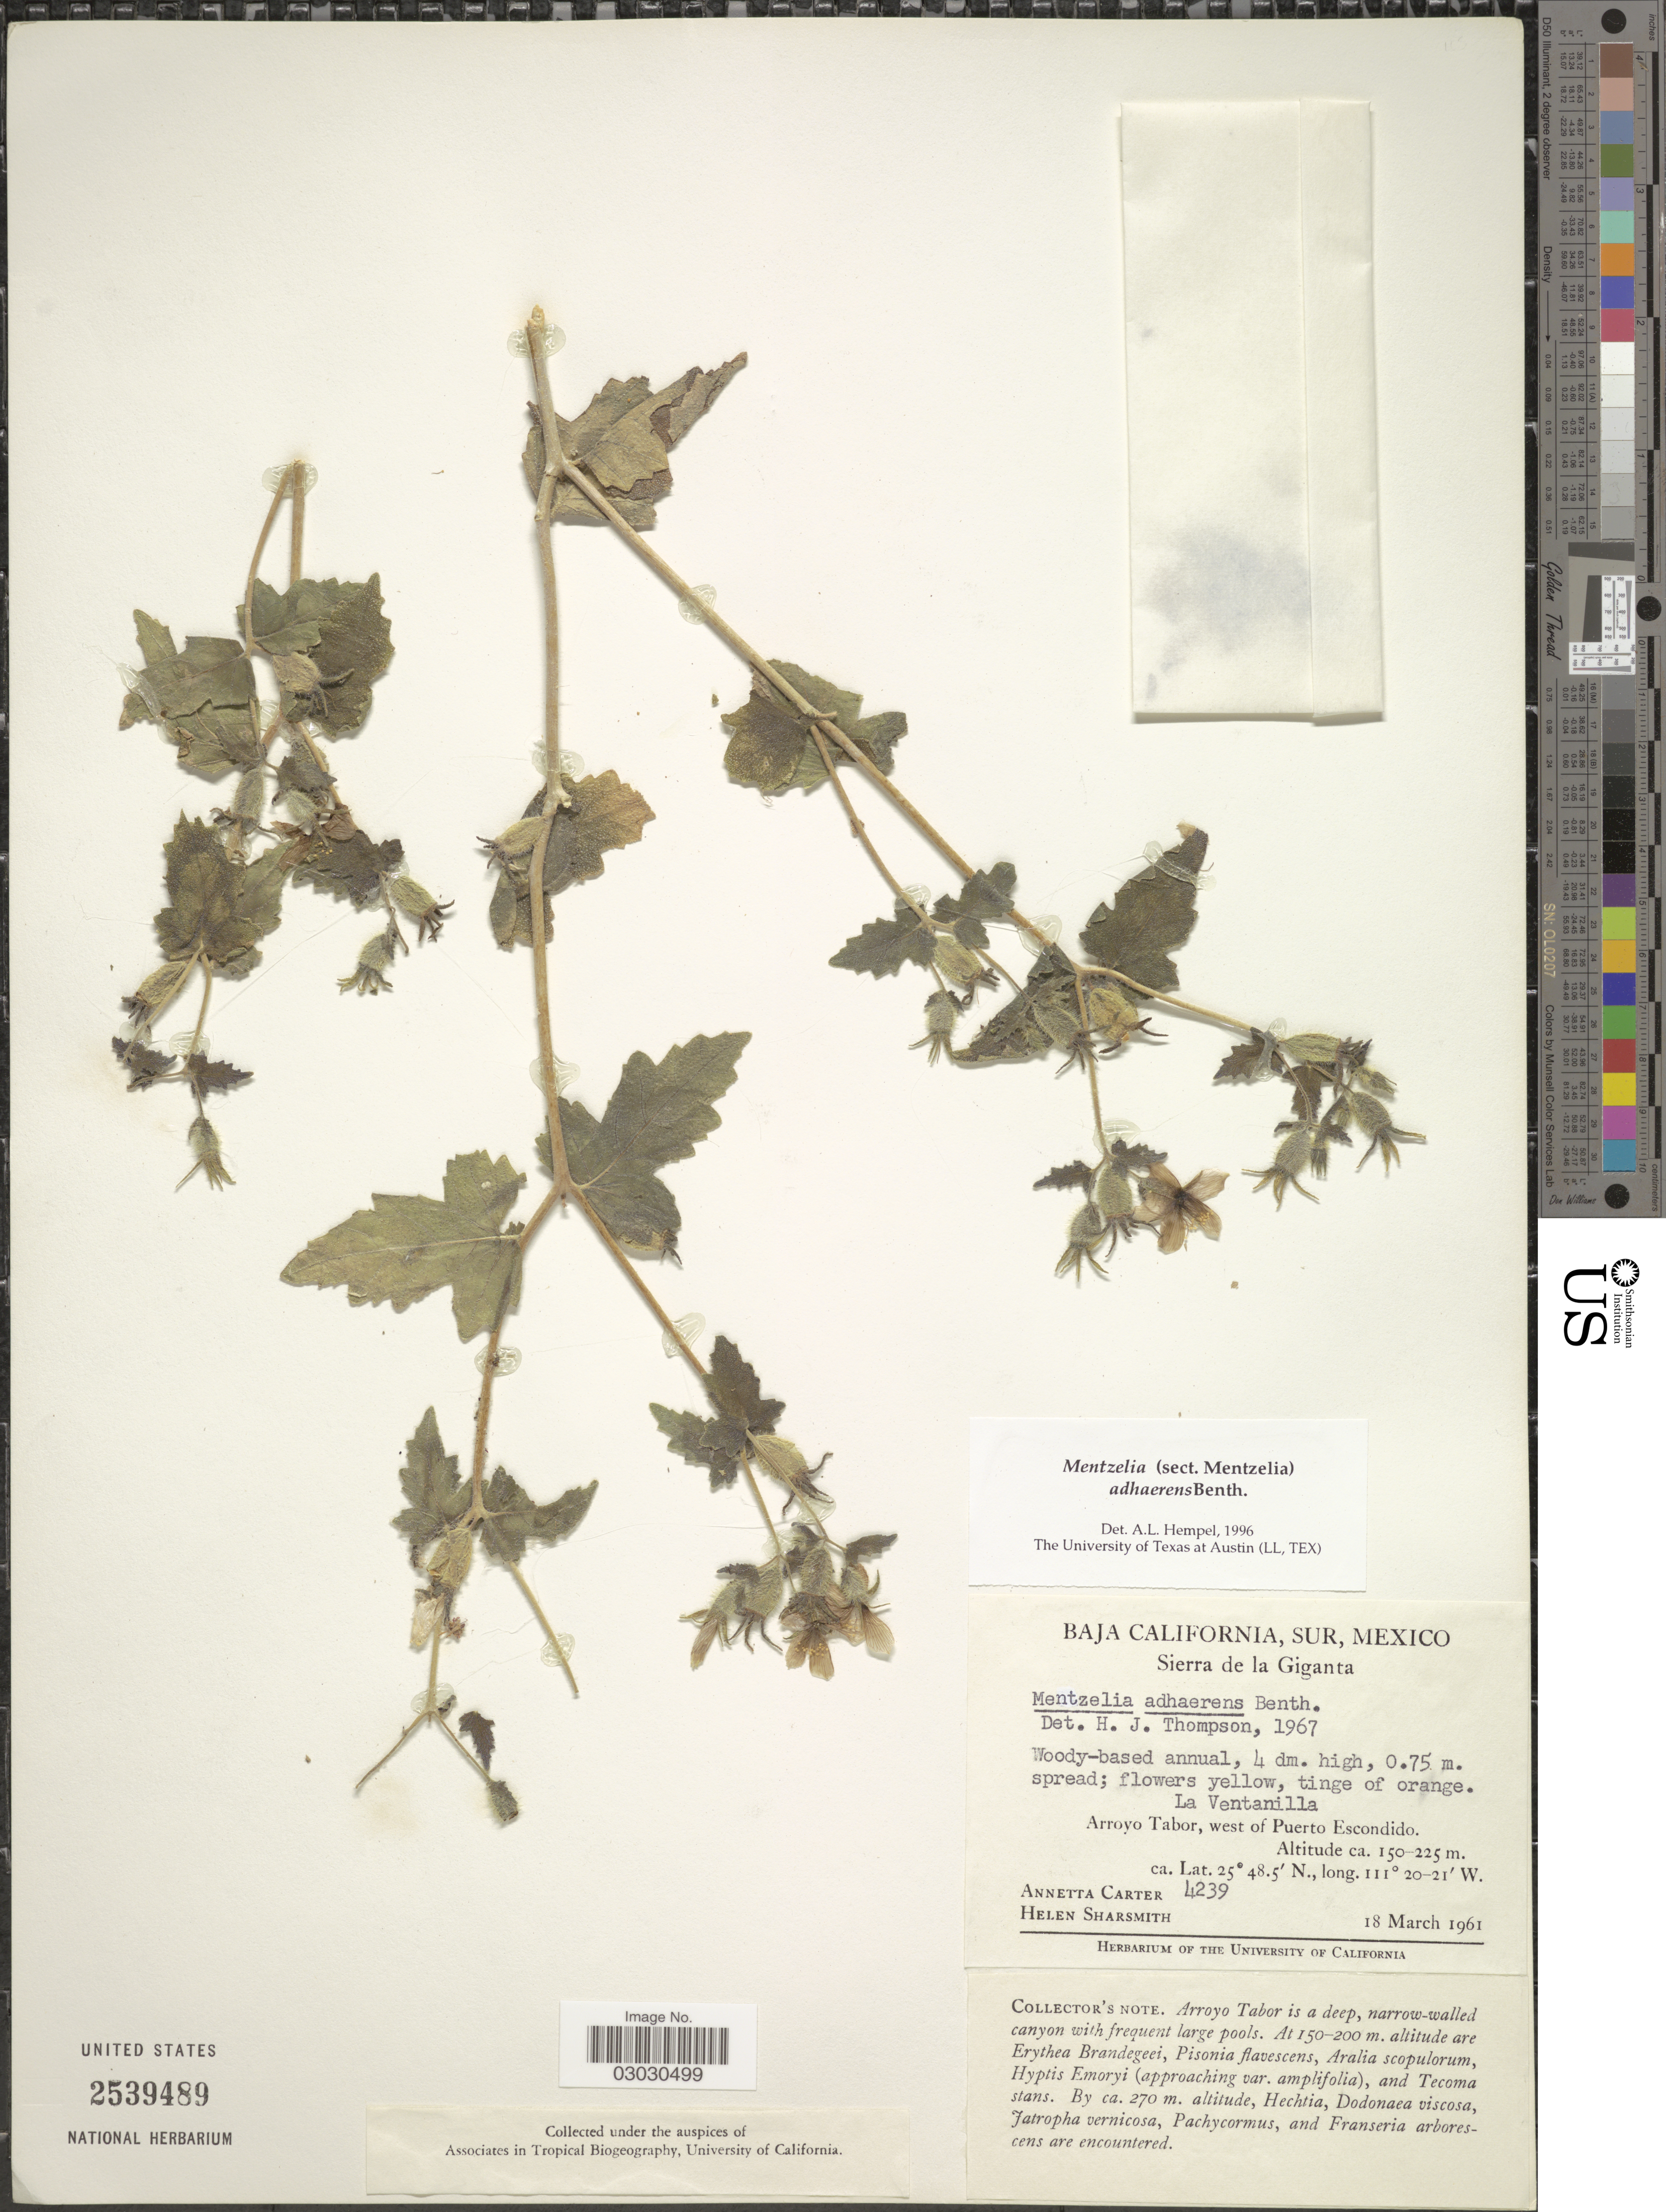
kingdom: Plantae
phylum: Tracheophyta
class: Magnoliopsida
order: Cornales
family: Loasaceae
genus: Mentzelia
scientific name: Mentzelia adhaerens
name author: Benth.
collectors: A. Carter & H. Sharsmith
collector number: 4239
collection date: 1961-03-18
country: Mexico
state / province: Baja California Sur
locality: Sierra de la Giganta. La Ventanilla. Arroyo Tabor, west of Puerto Escondido.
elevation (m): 150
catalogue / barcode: US 2539489